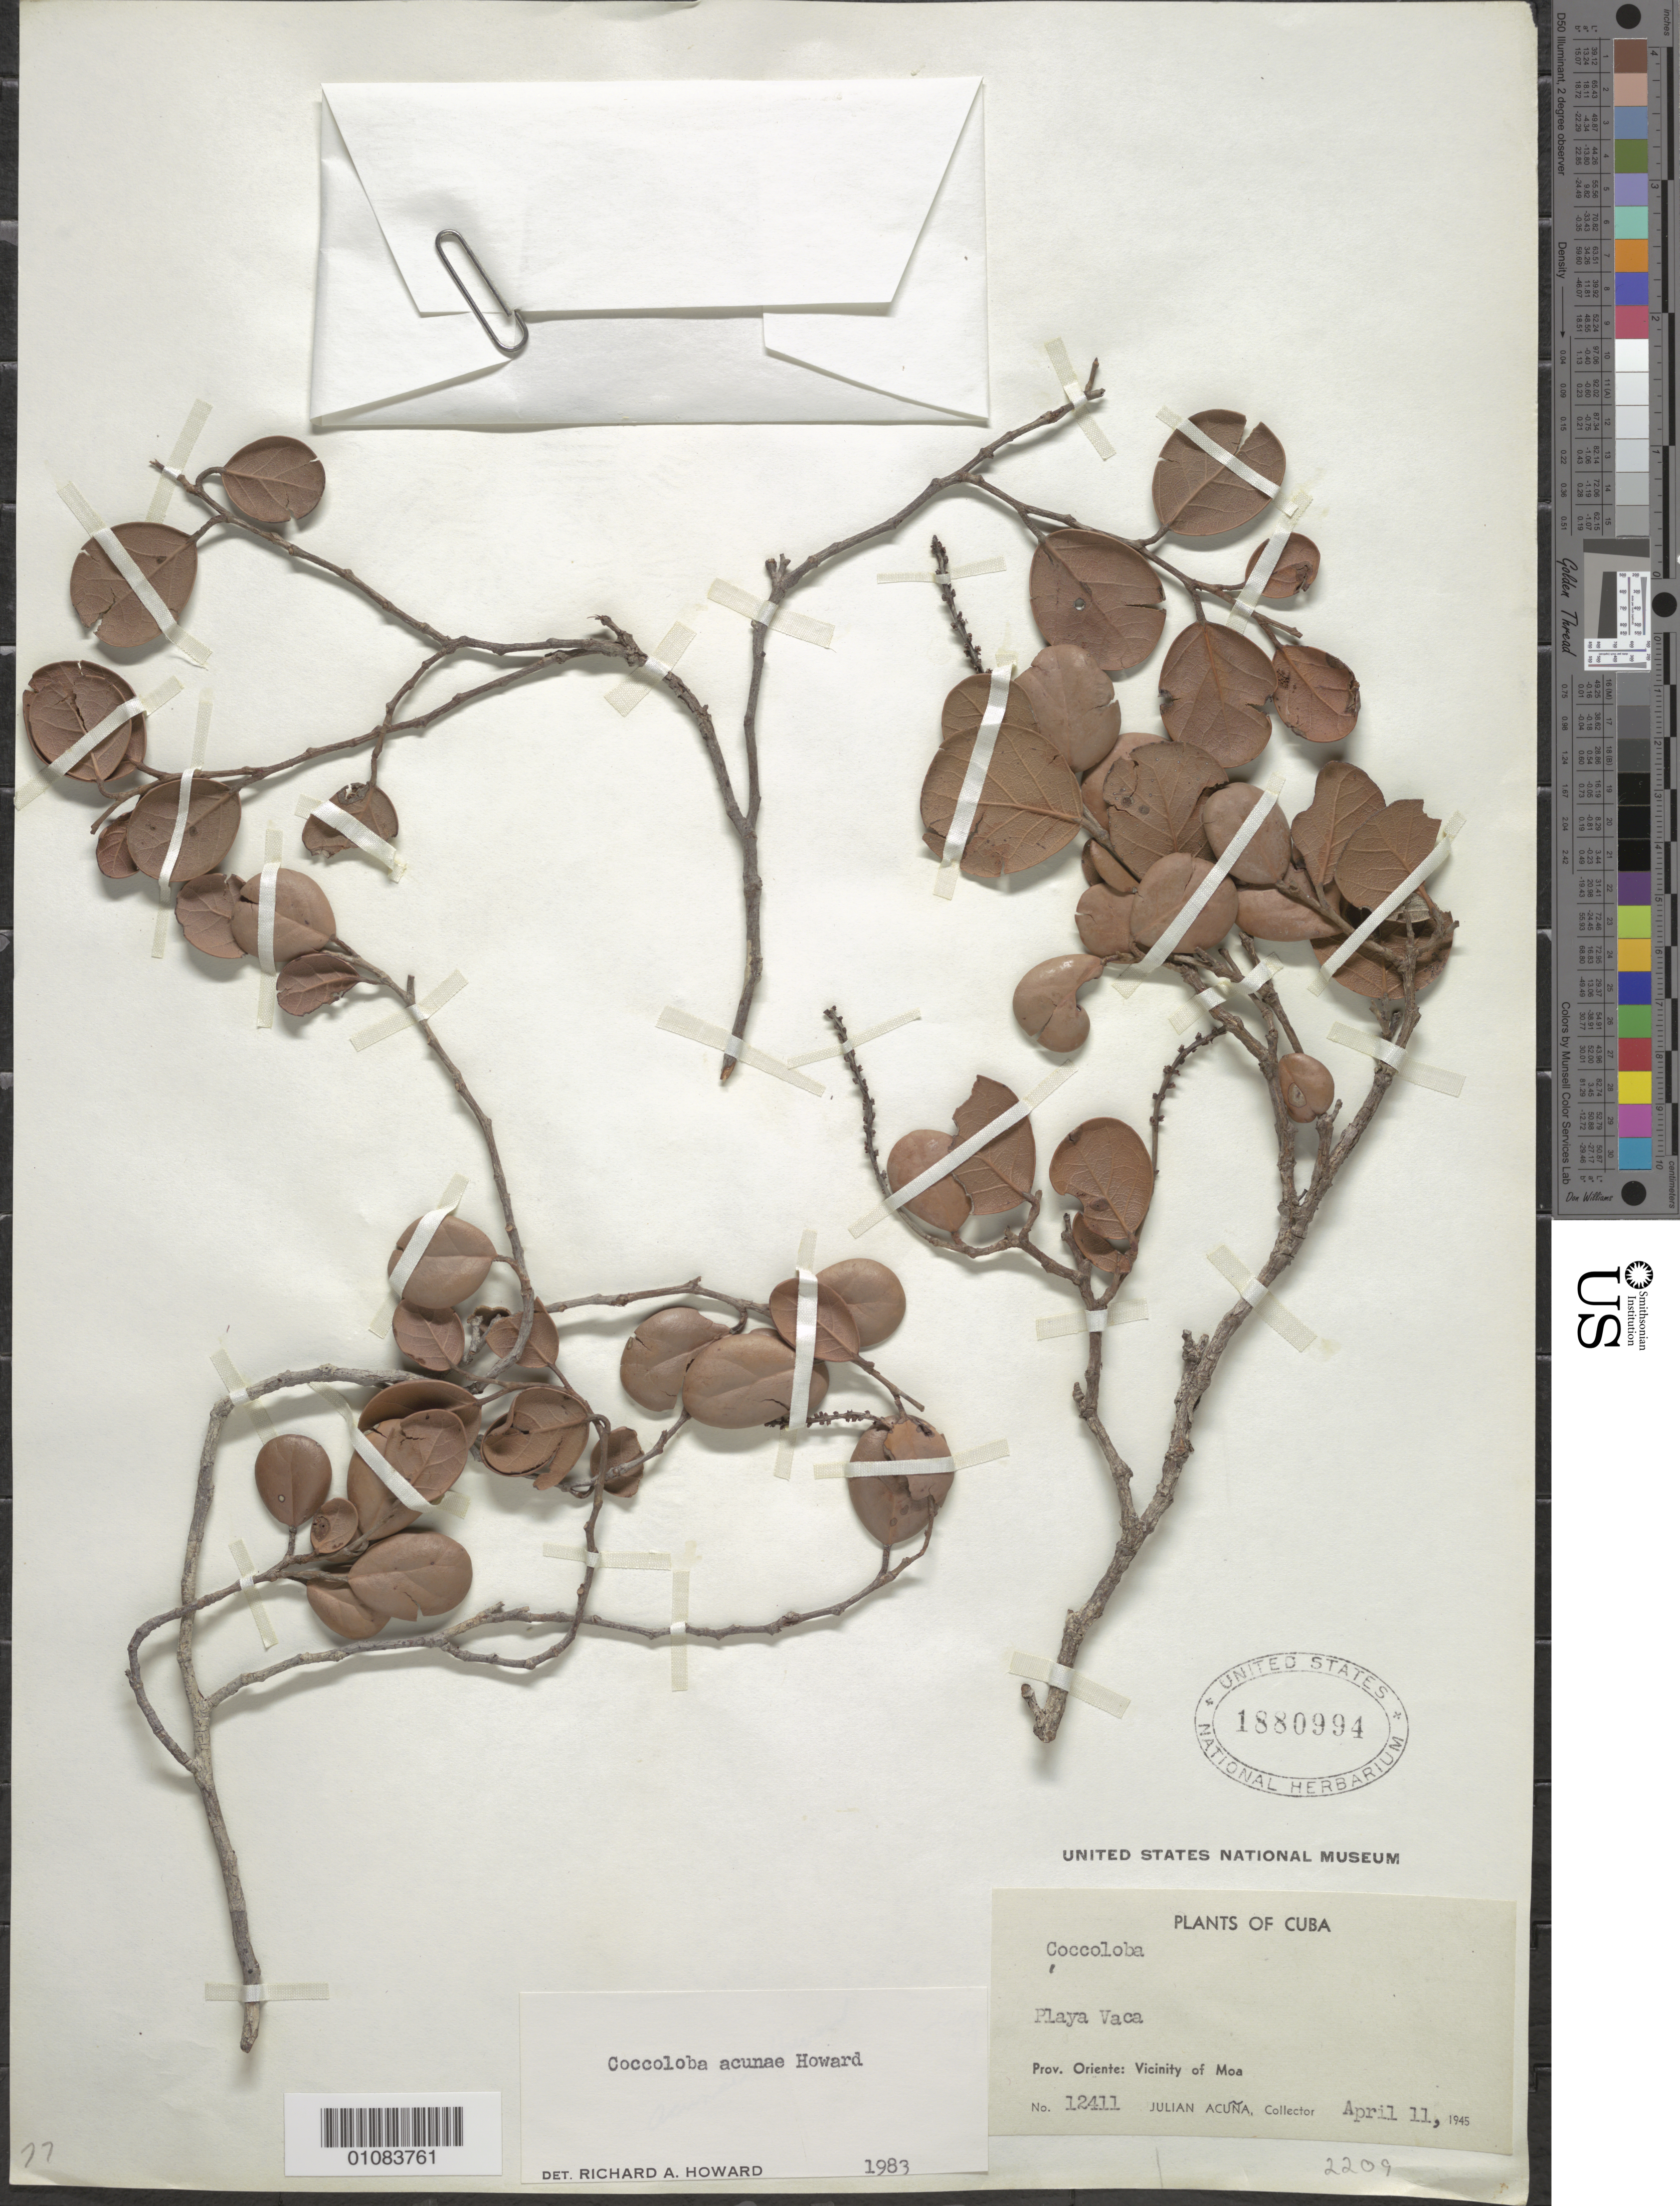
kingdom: Plantae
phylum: Tracheophyta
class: Magnoliopsida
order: Caryophyllales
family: Polygonaceae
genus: Coccoloba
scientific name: Coccoloba acuna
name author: R.A. Howard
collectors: J. Acuña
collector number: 12411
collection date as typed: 11 Apr 1945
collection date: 1945-04-11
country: Cuba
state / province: Holguín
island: Cuba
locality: Oriente: Vicinity of Moa, Playa Vaca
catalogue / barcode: US 1880994